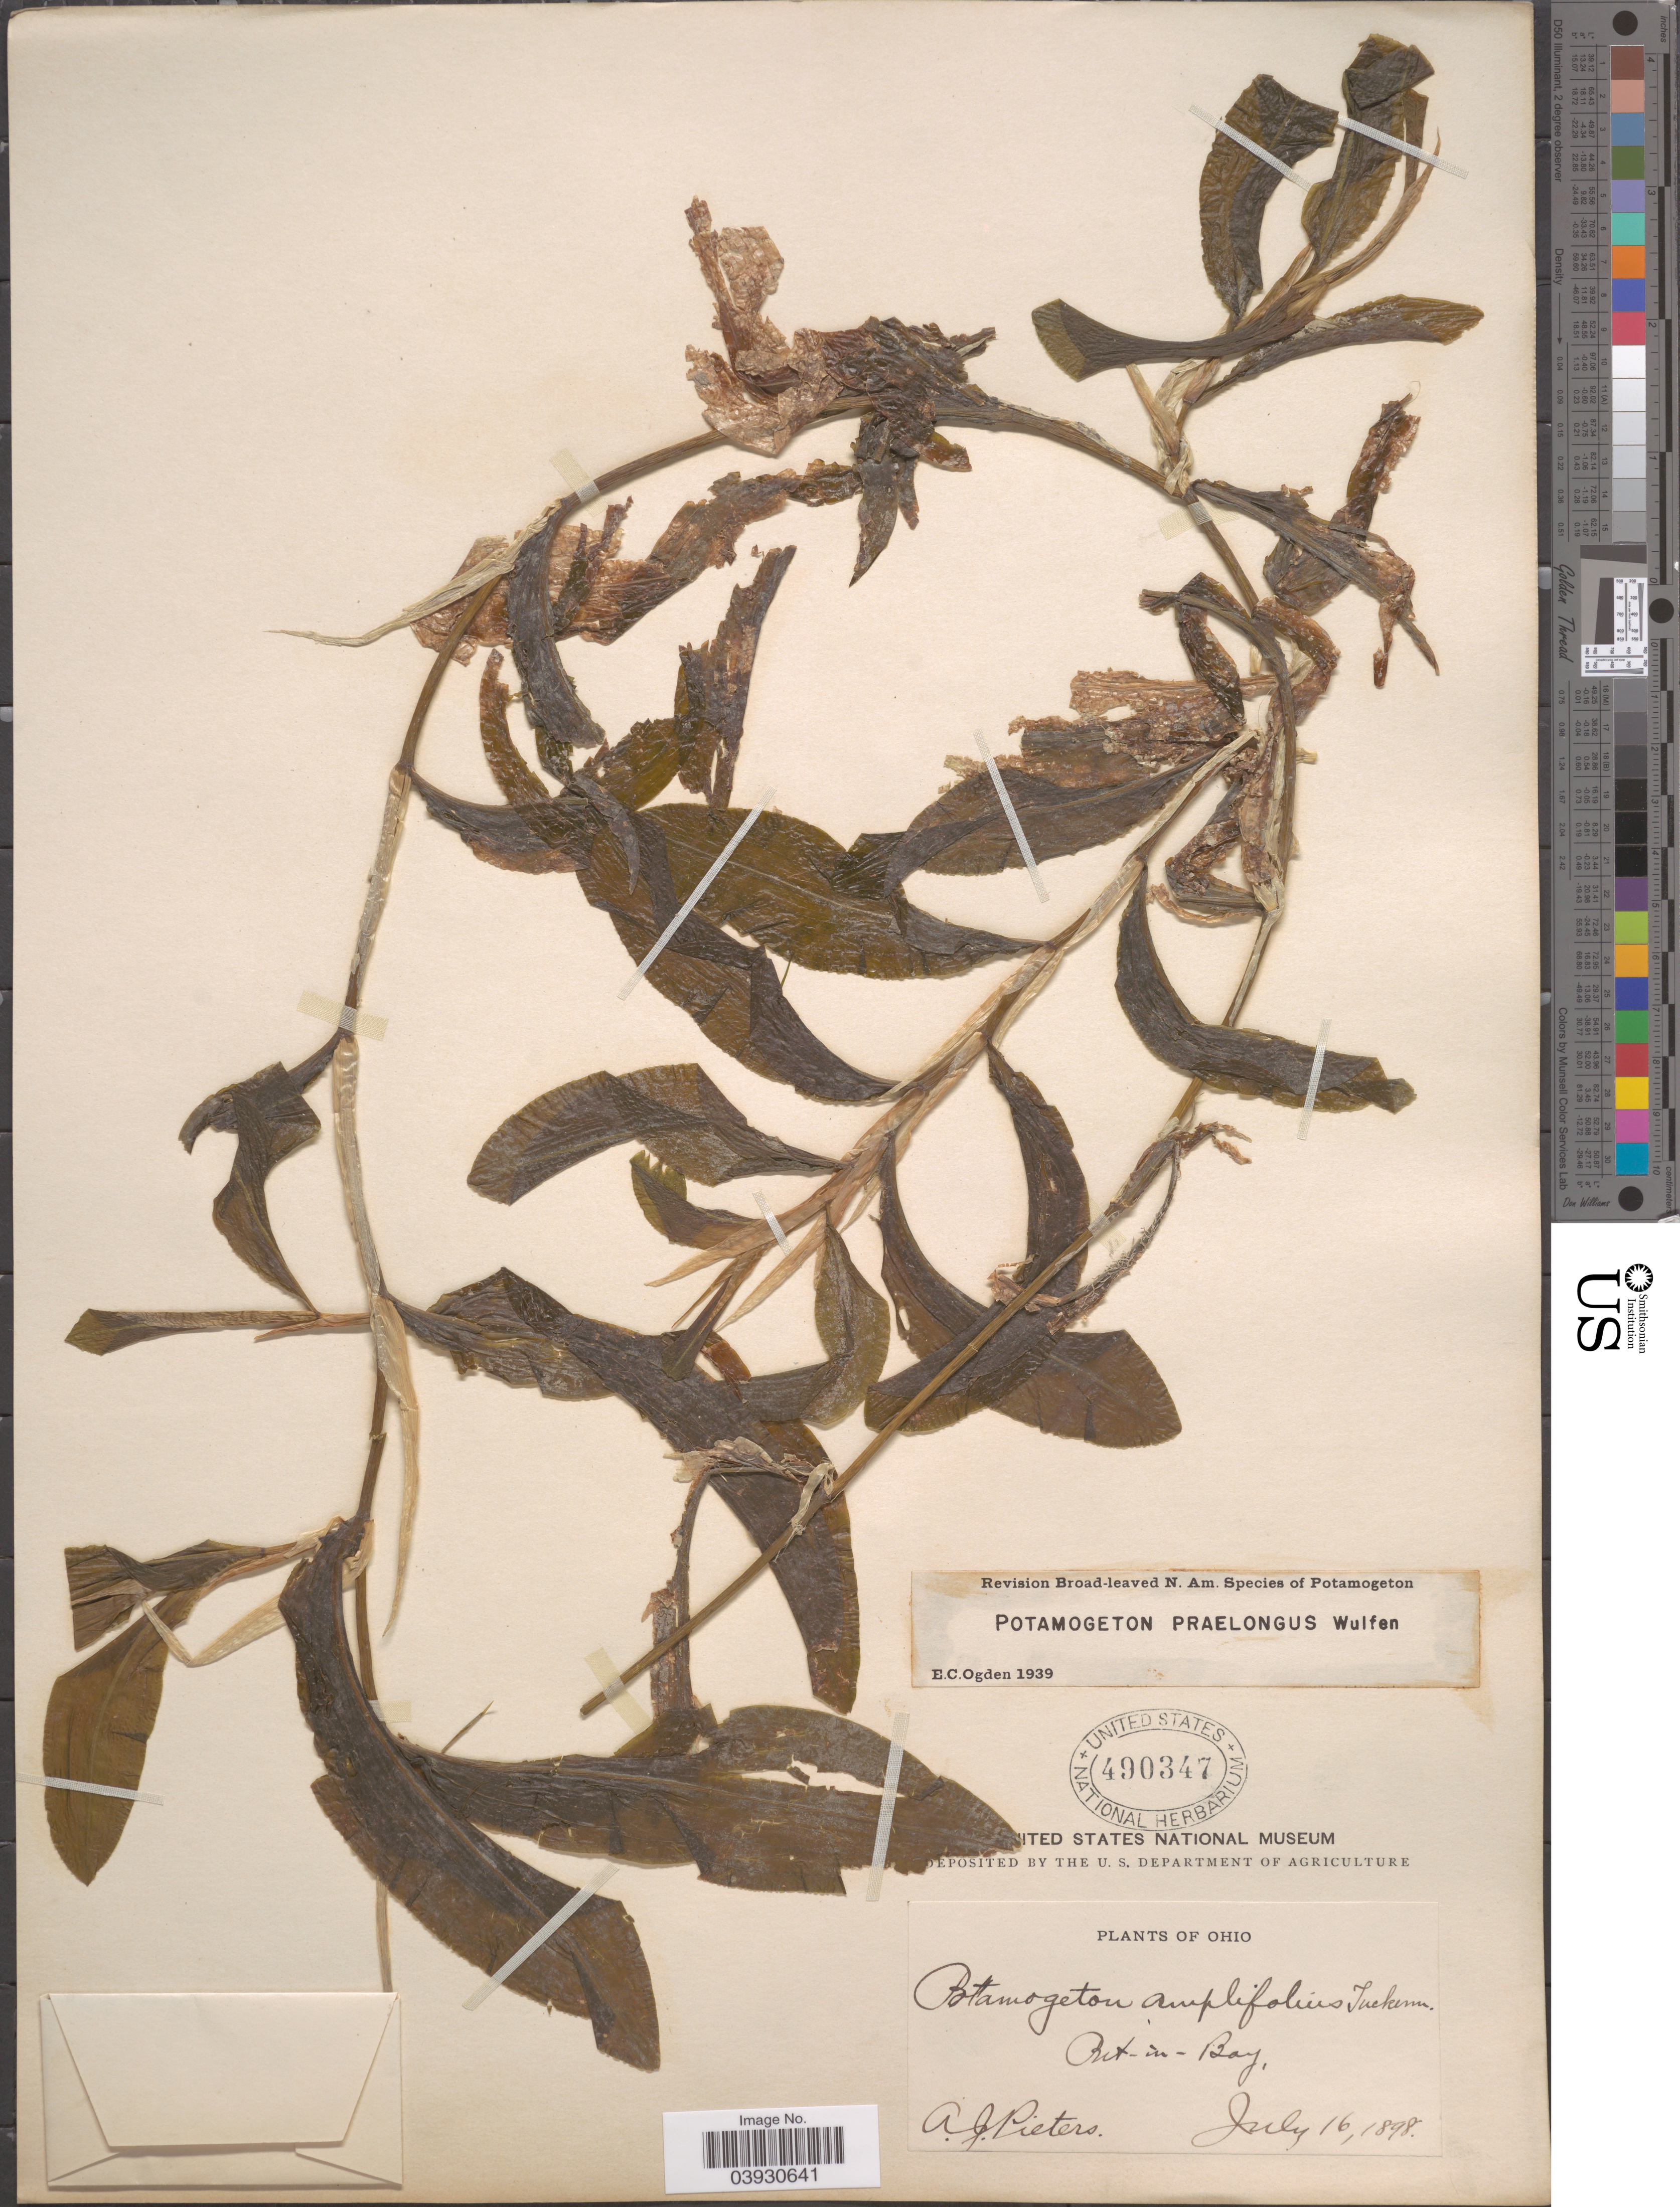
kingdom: Plantae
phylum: Tracheophyta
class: Liliopsida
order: Alismatales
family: Potamogetonaceae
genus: Potamogeton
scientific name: Potamogeton praelongus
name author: Wulfen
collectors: A. Pieters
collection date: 1898-07-16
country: United States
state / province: Ohio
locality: Put-in-Bay.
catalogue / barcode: US 490347